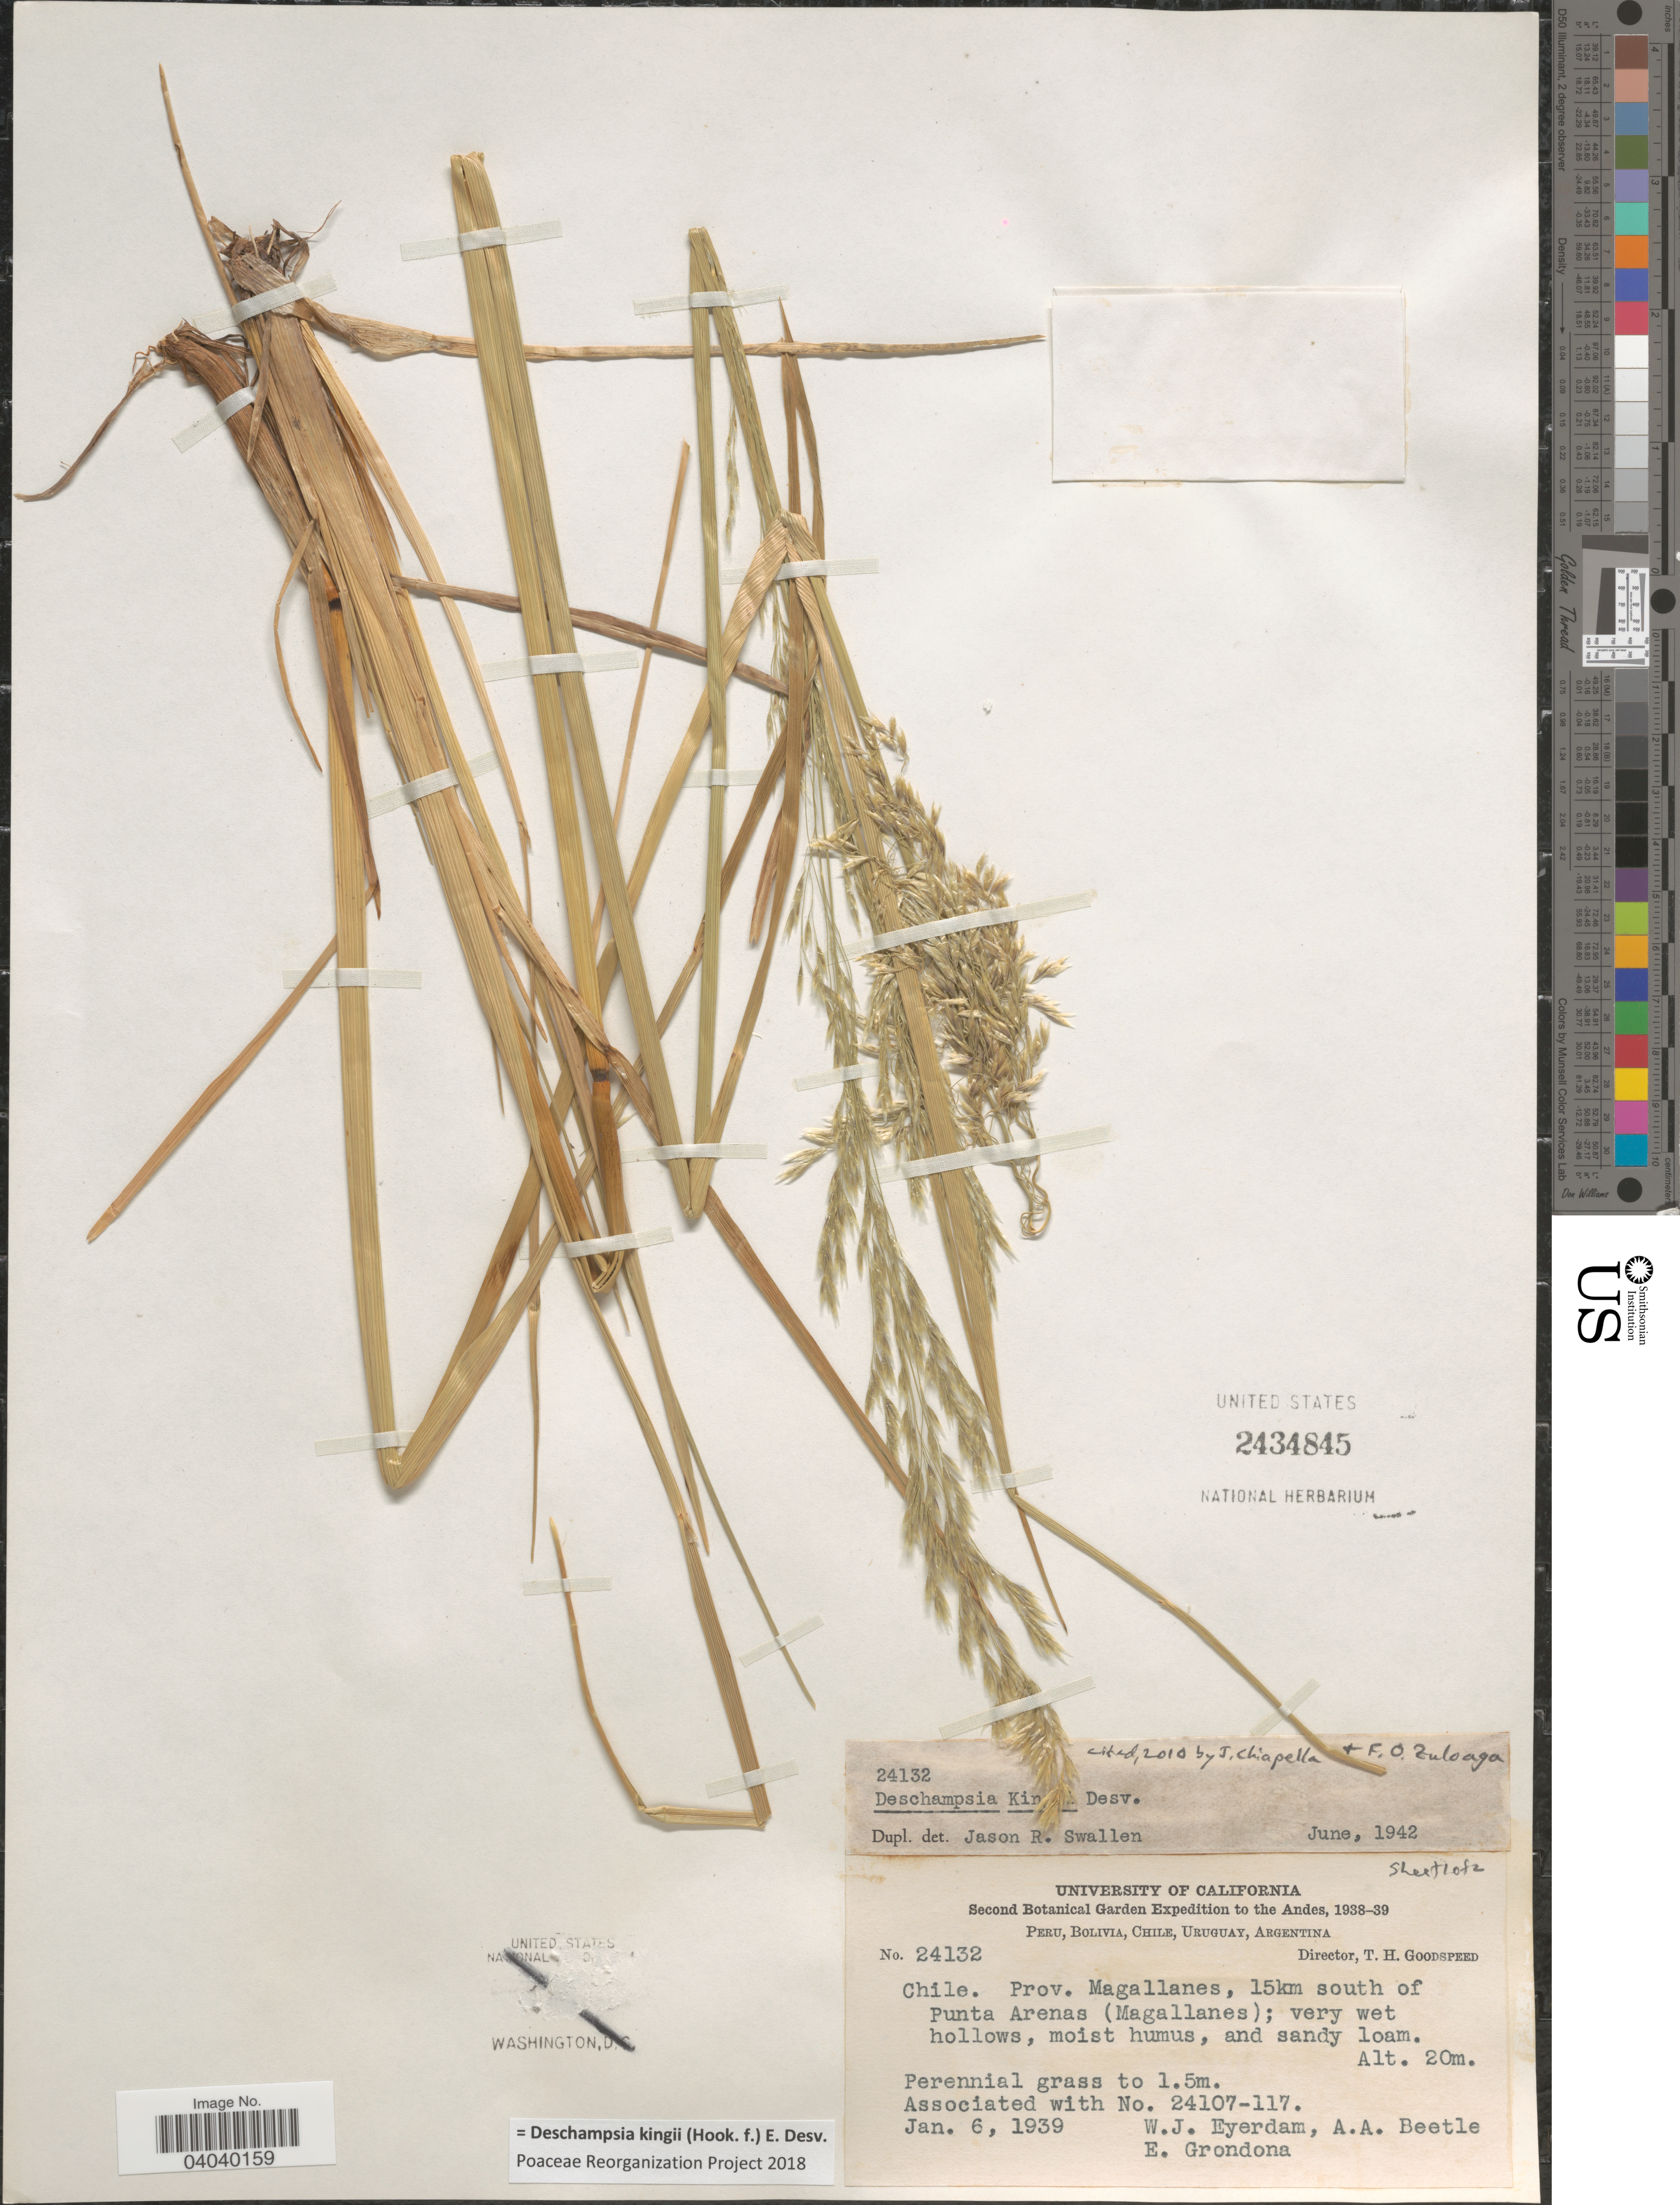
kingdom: Plantae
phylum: Tracheophyta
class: Liliopsida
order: Poales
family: Poaceae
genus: Deschampsia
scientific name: Deschampsia kingii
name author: (Hook. f.) É. Desv.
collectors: W. J. Eyerdam, A. A. Beetle & E. Grondona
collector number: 24132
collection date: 1939-01-06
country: Chile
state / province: Magallanes y de la Antártica Chilena (XII)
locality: The Andes. Prov. Magallanes, 15km south of Punta Arenas (Magallanes).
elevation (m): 20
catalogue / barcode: US 2434845